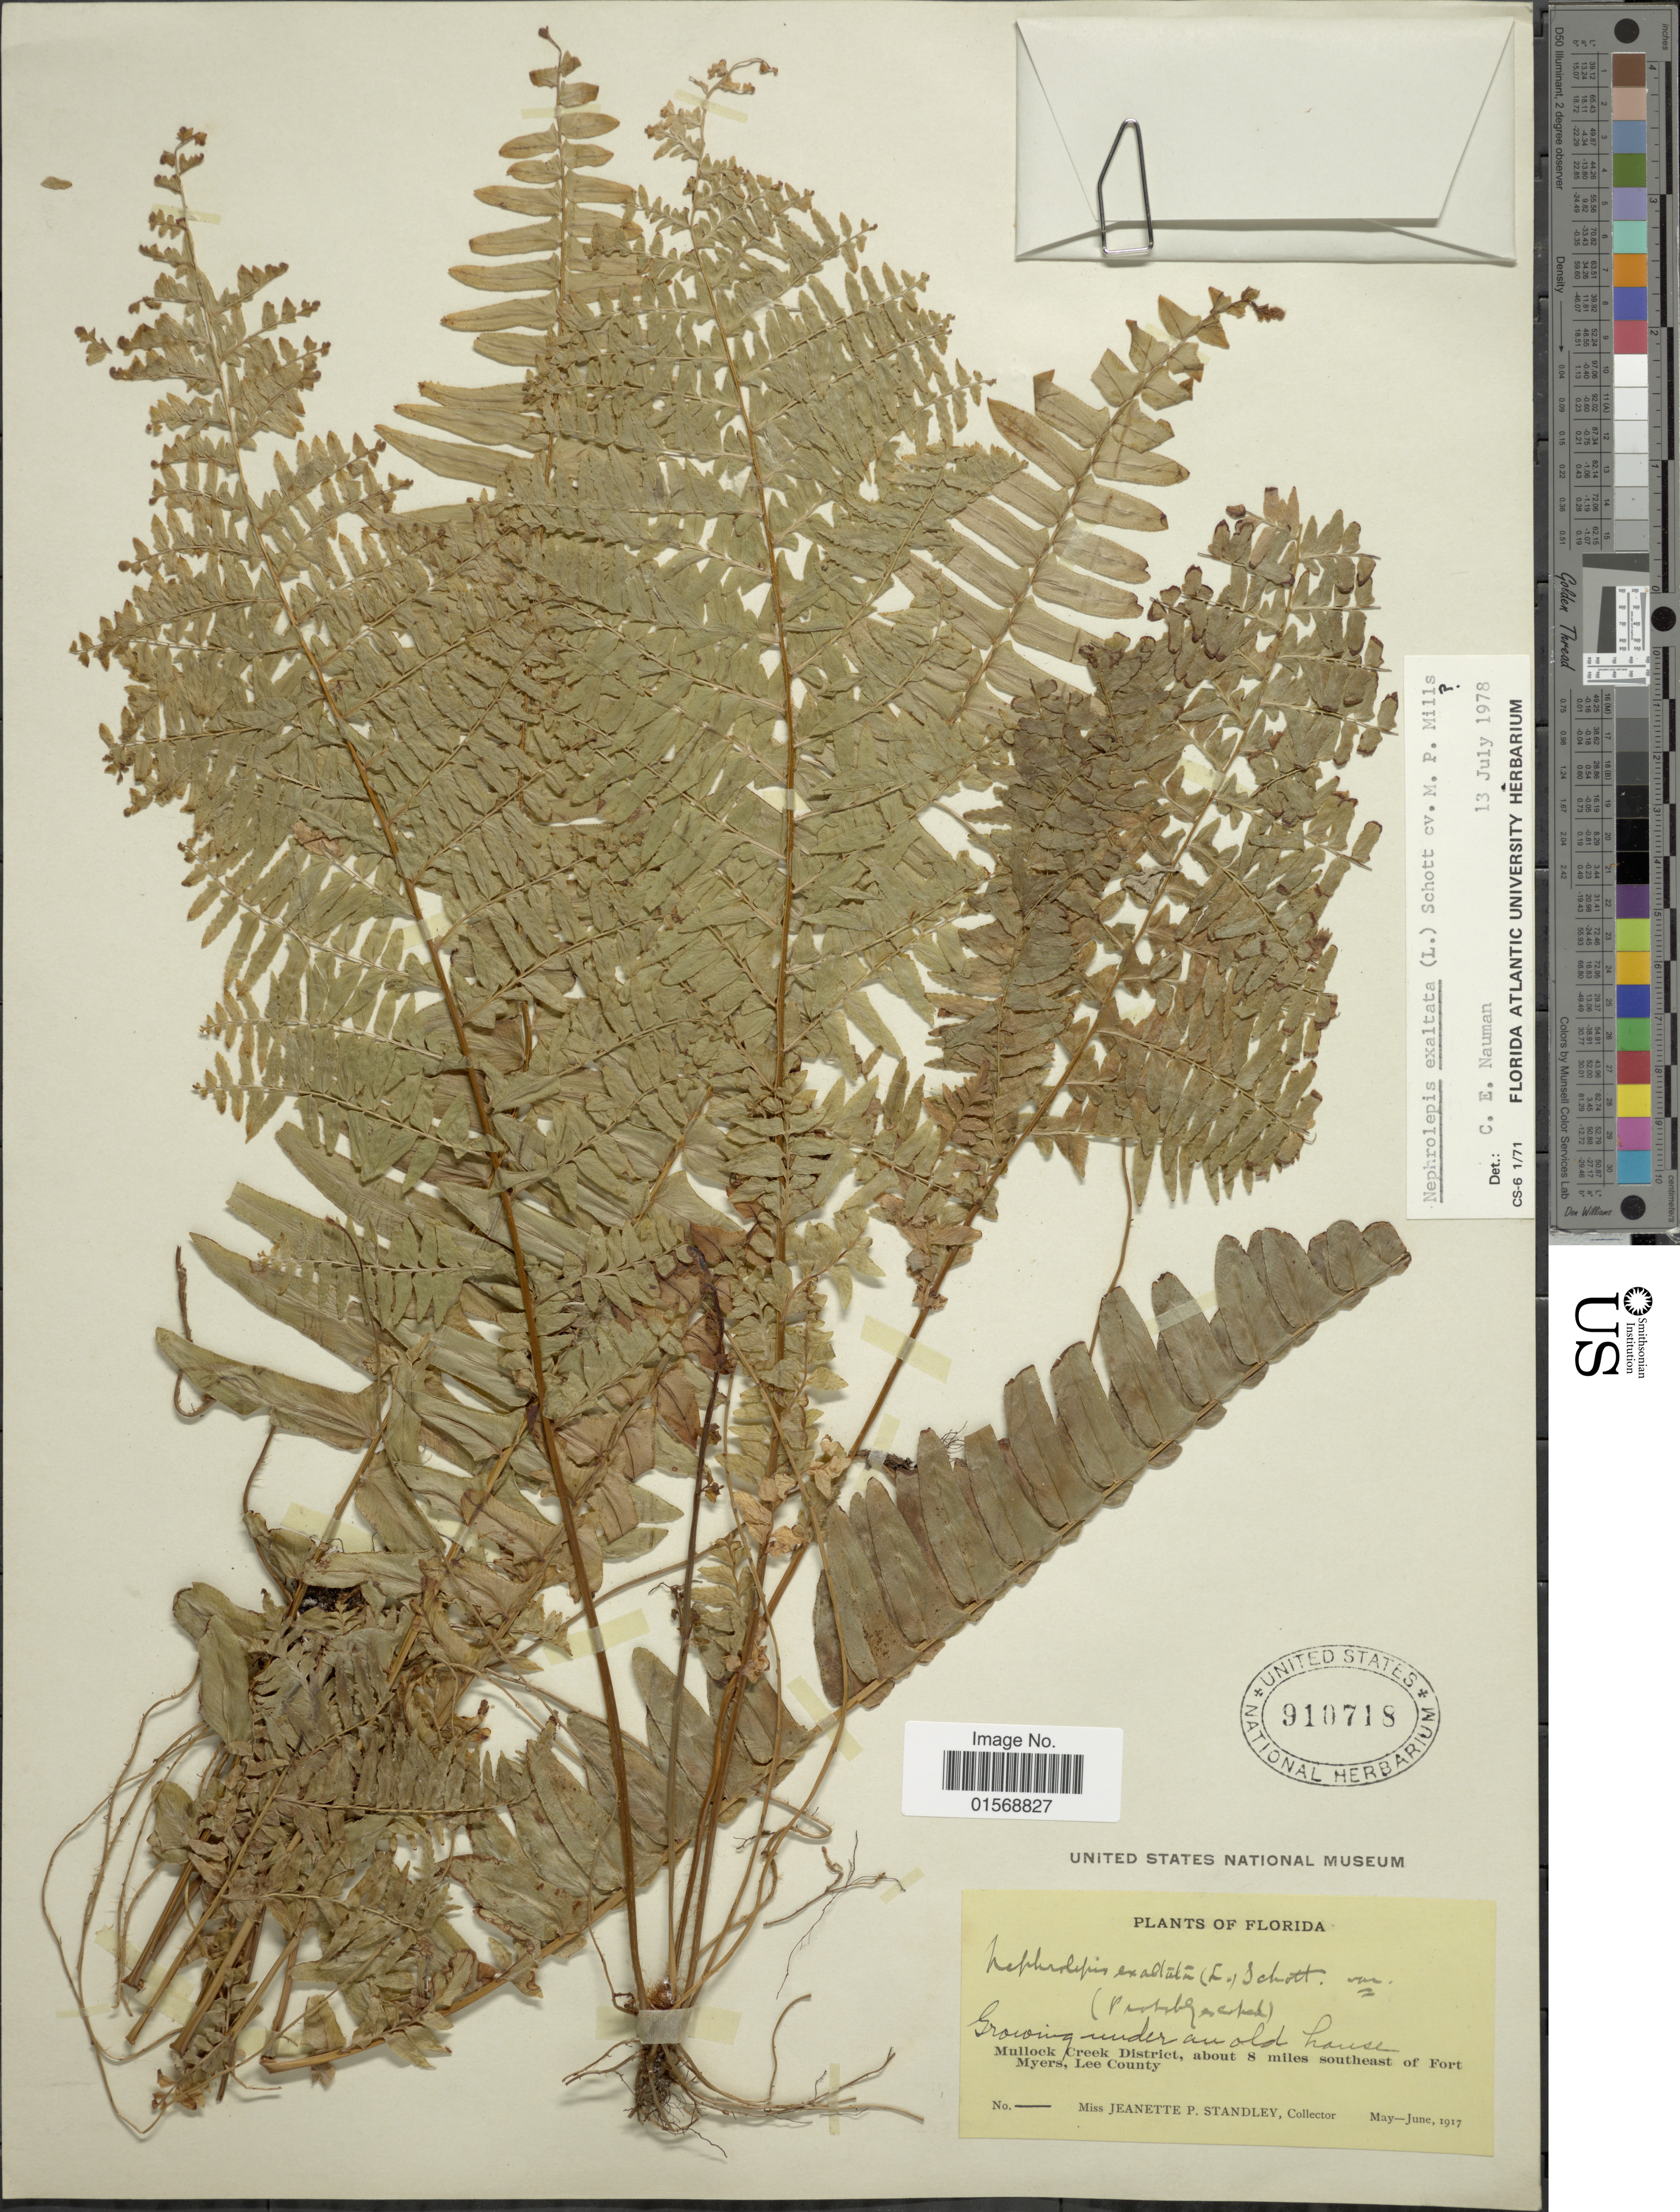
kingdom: Plantae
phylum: Tracheophyta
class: Polypodiopsida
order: Polypodiales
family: Nephrolepidaceae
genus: Nephrolepis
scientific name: Nephrolepis cv. nov., Ined.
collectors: J. P. Standley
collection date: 1917-05/1917-06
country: United States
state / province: Florida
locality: Florida, Mullock Creek District, about 8 miles southeast of Fort Myers, Lee County.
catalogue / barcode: US 910718